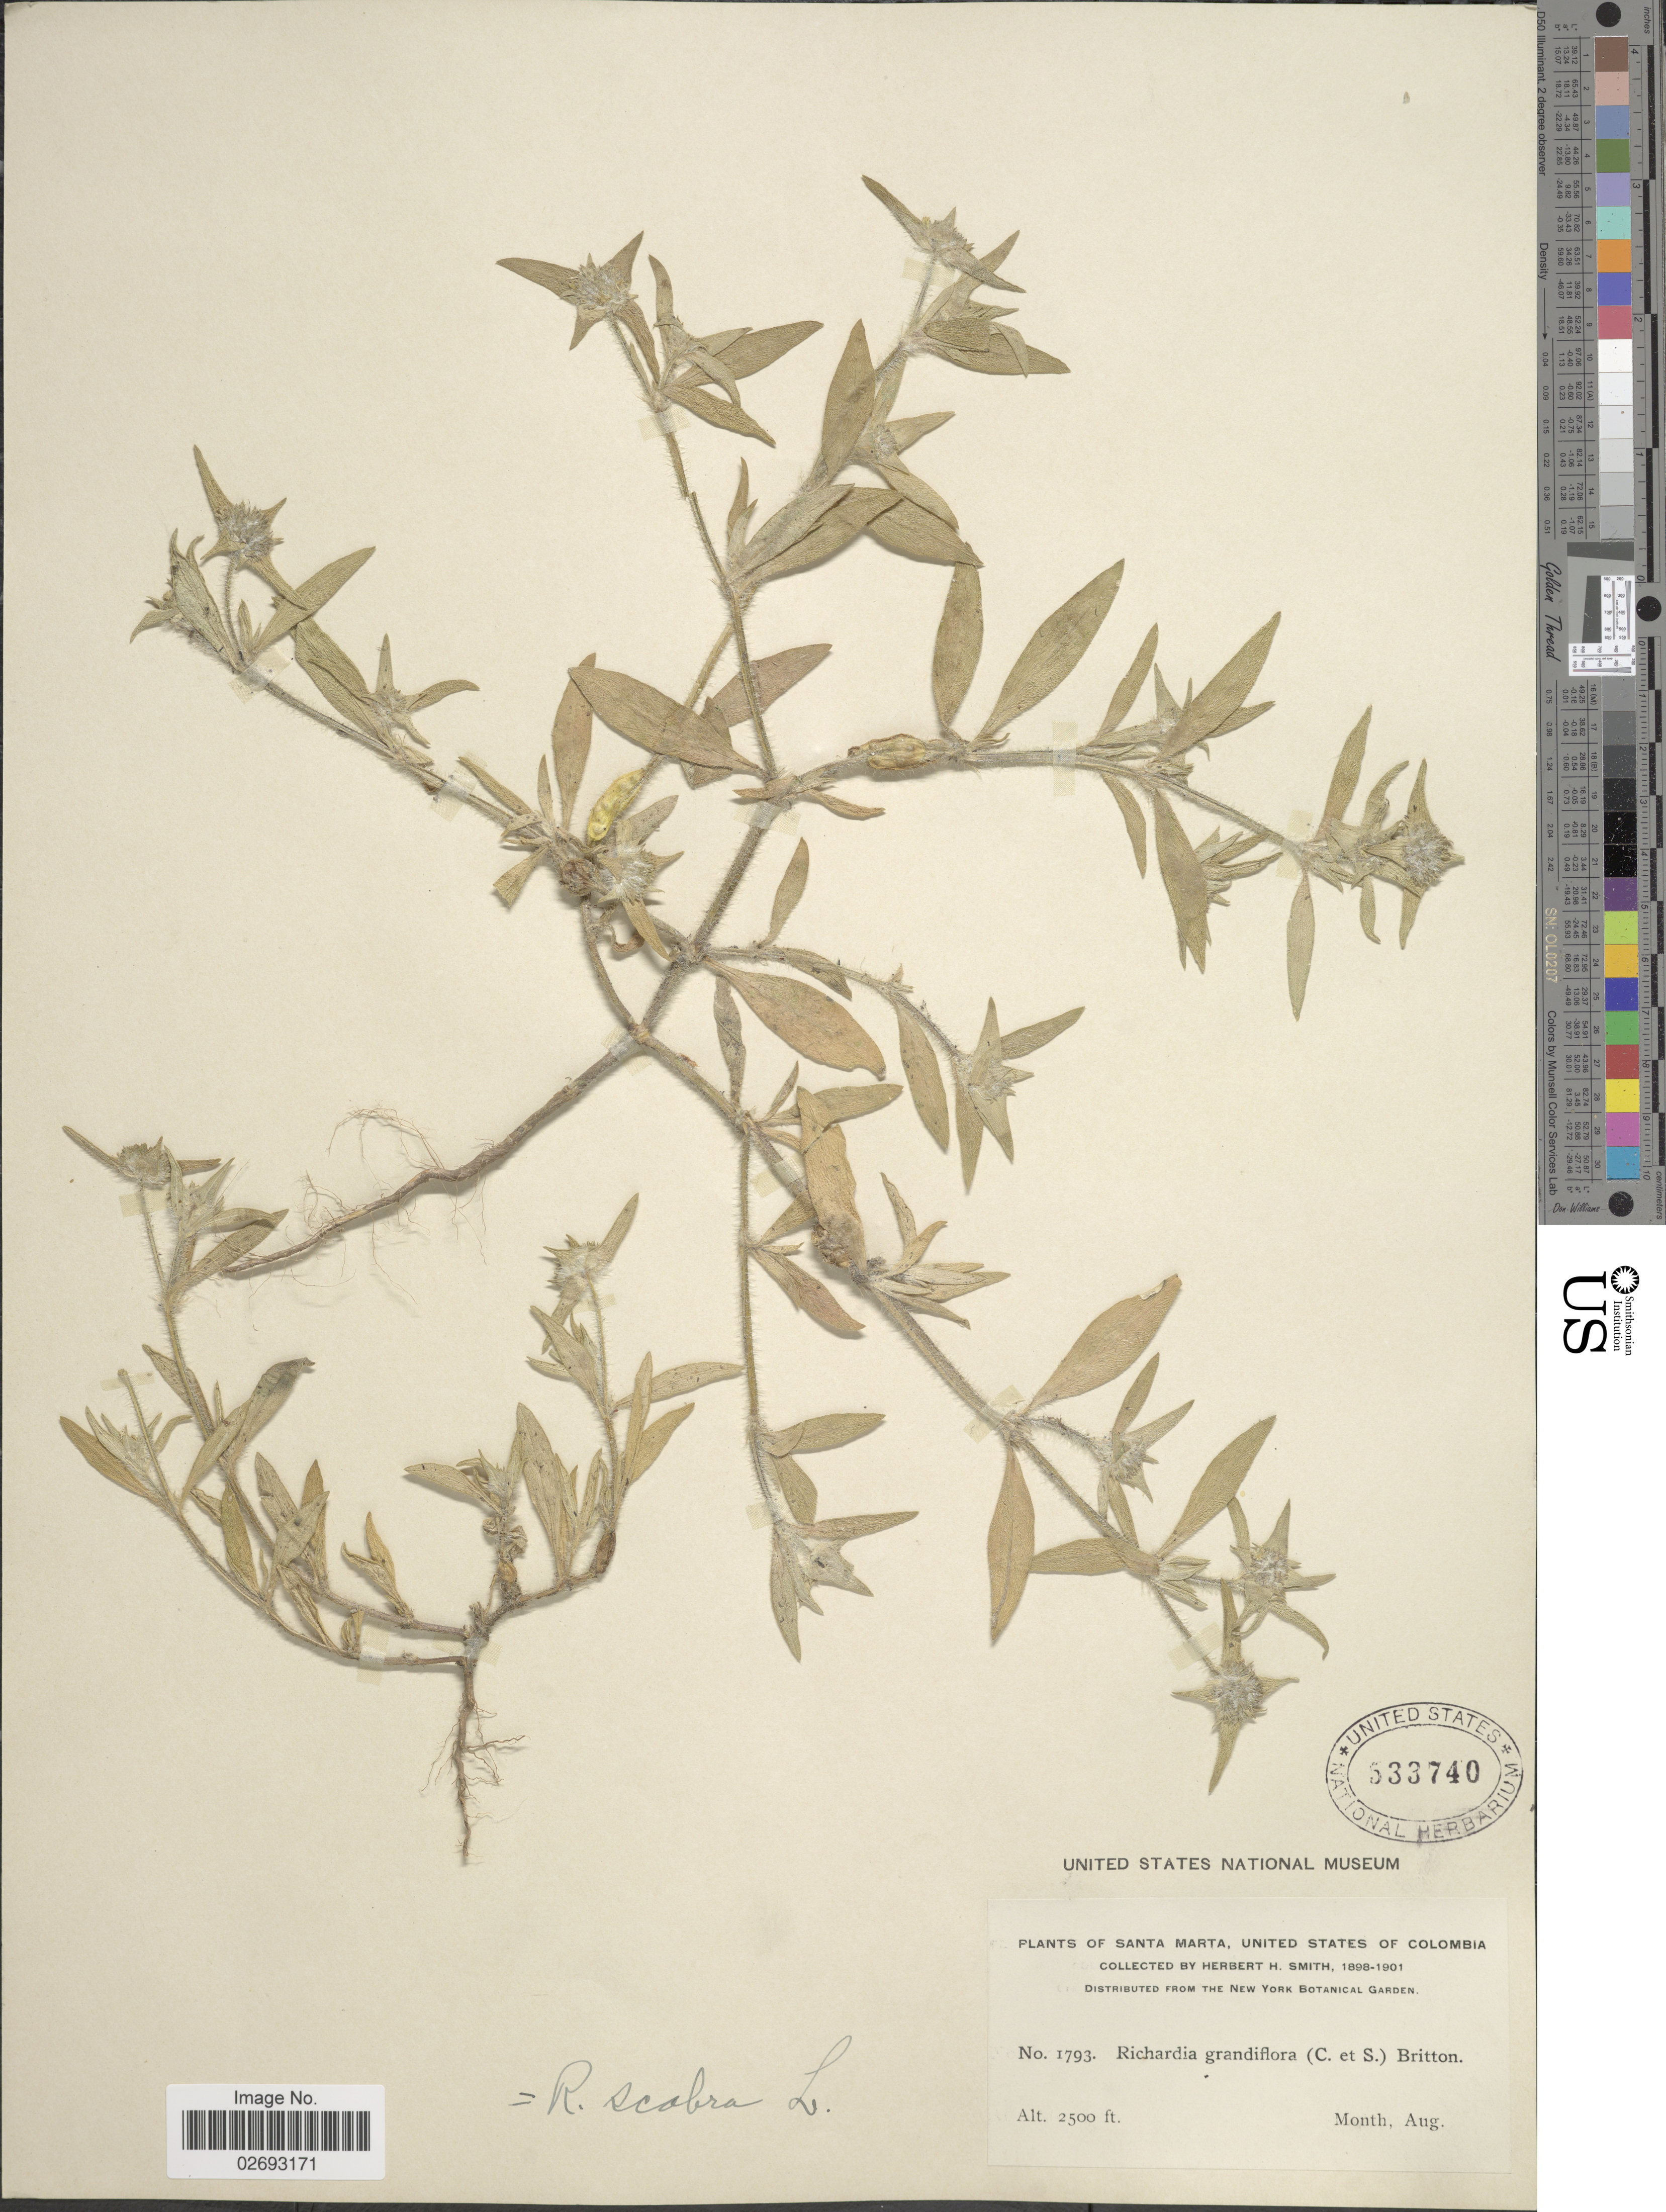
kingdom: Plantae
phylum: Tracheophyta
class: Magnoliopsida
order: Gentianales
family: Rubiaceae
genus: Richardia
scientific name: Richardia scabra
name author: L.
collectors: Herbert H. Smith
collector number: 1793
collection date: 1898-08/1901-08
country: Colombia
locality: Santa Marta, United States of Colombia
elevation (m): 762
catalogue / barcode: US 533740